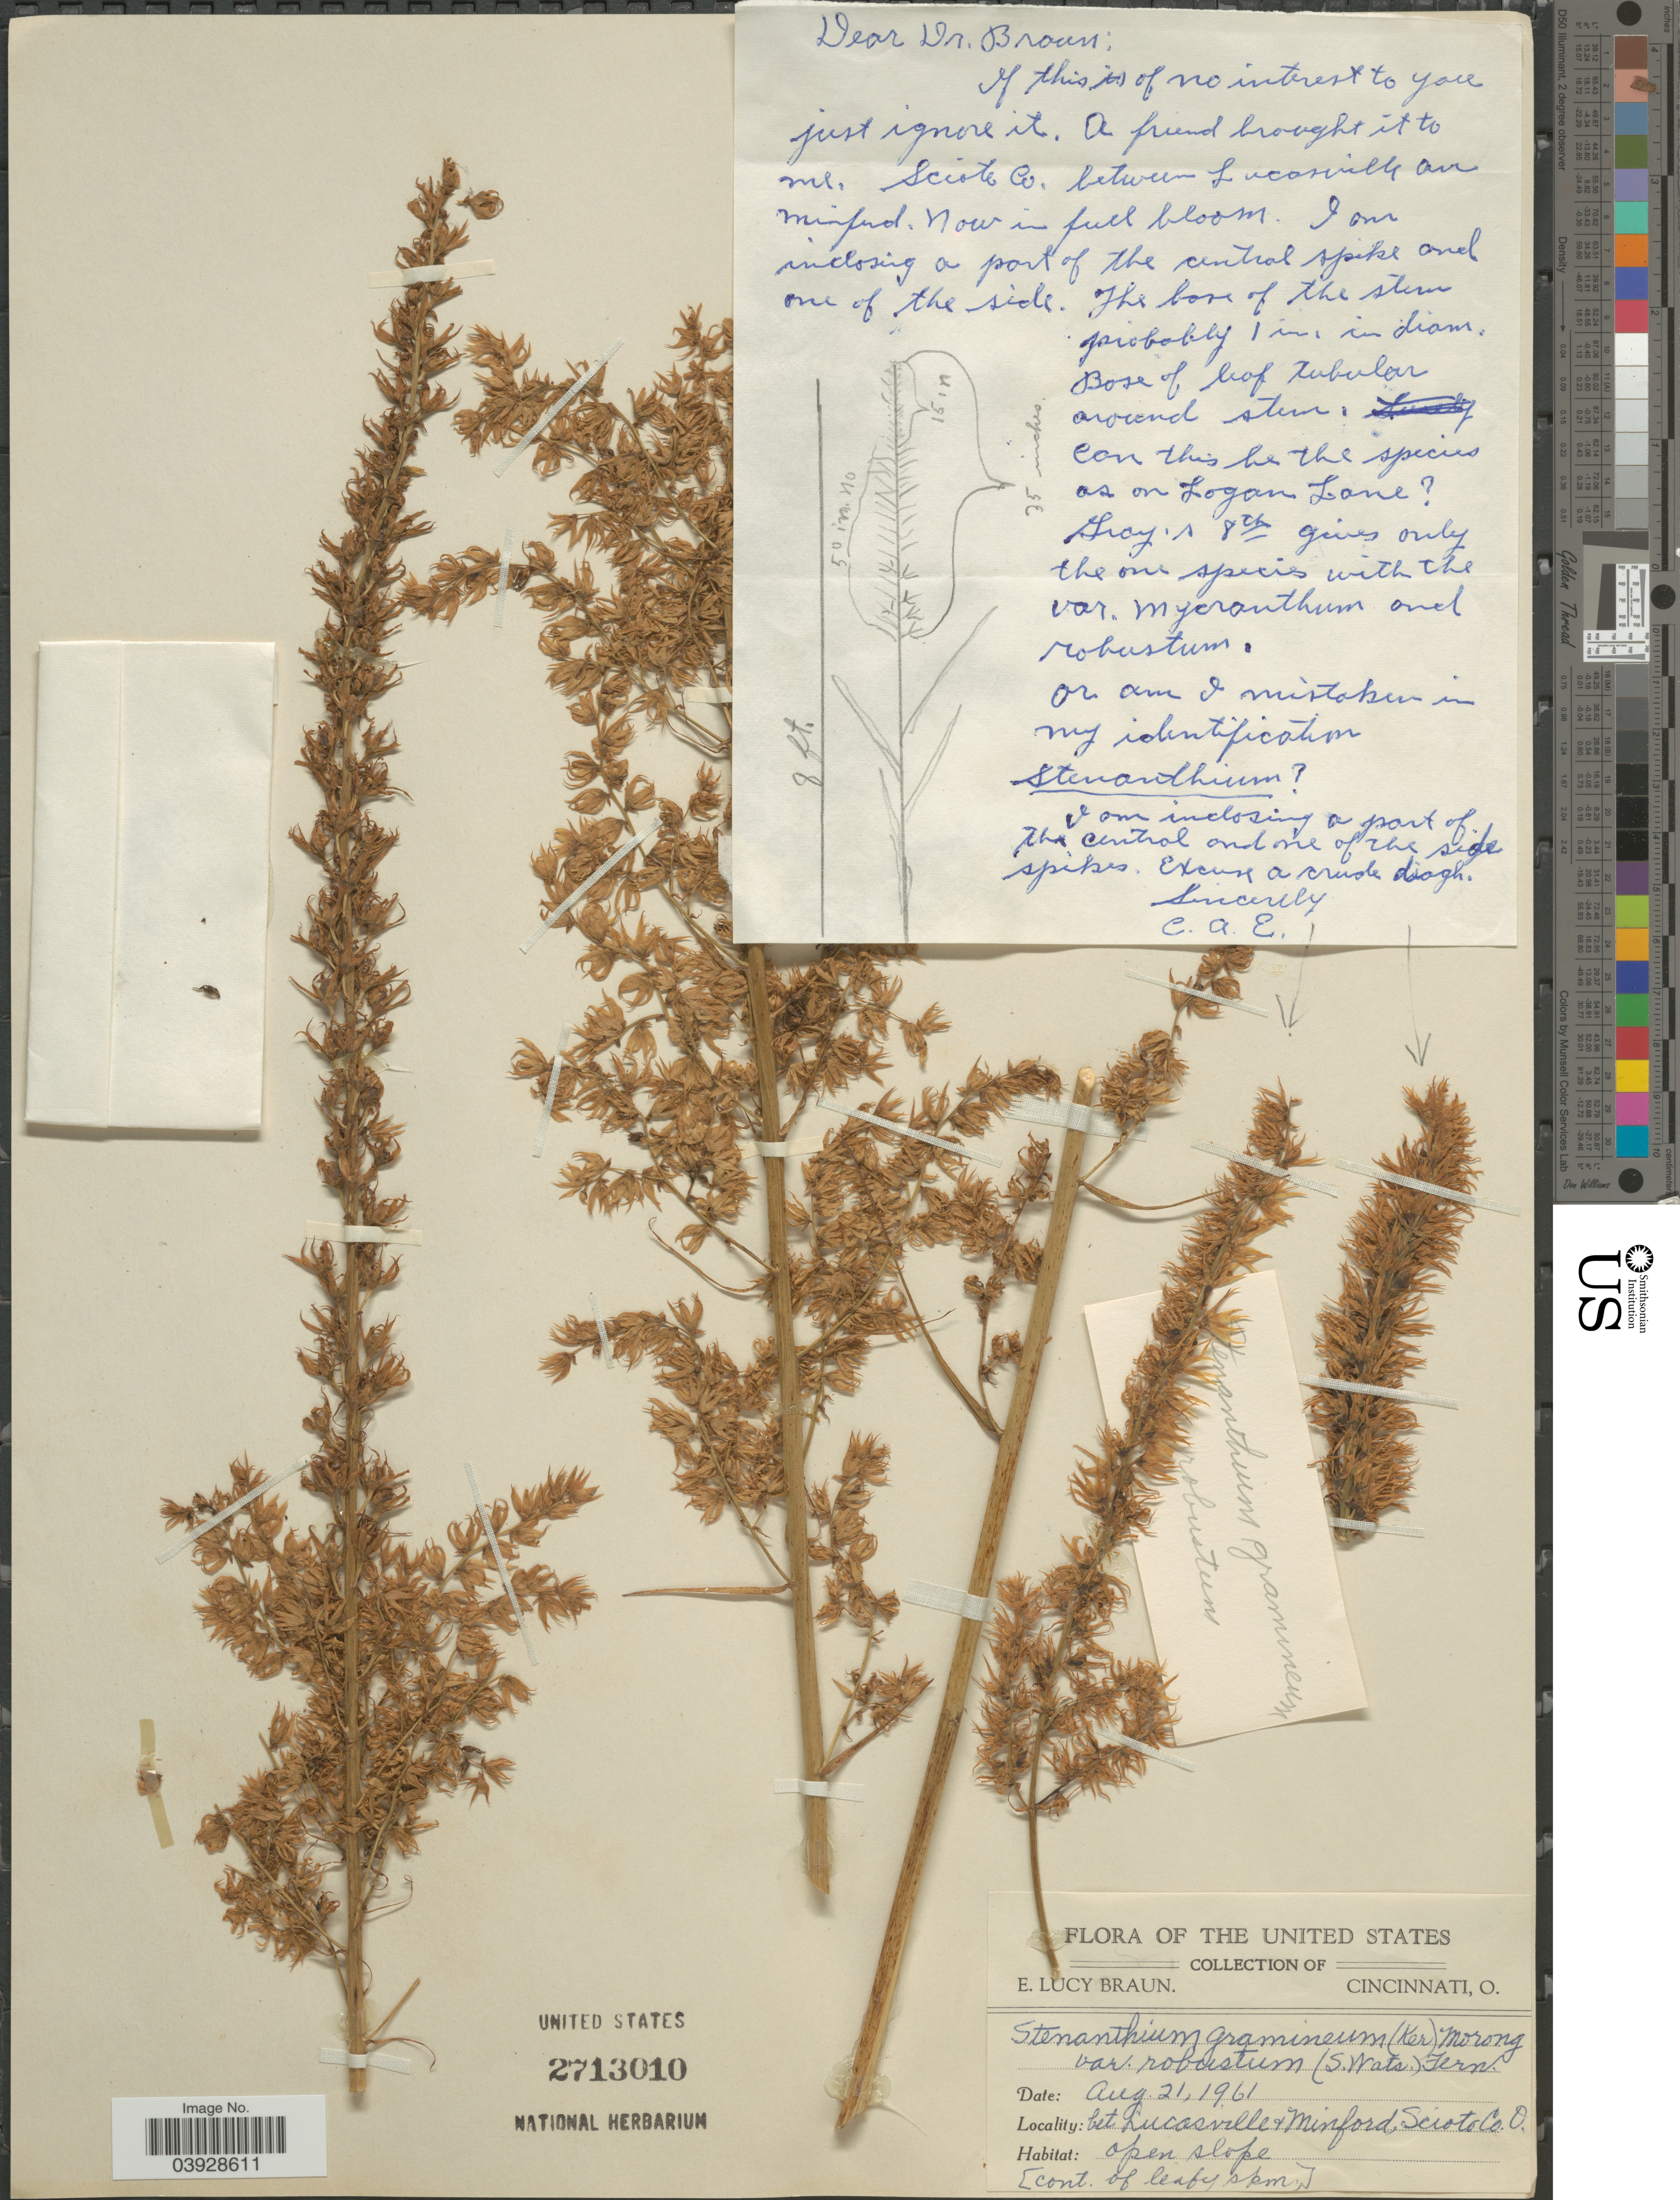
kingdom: Plantae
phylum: Tracheophyta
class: Liliopsida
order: Liliales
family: Melanthiaceae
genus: Stenanthium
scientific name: Stenanthium gramineum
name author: (Ker Gawl.) Morong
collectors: E. L. Braun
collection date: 1961-08-21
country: United States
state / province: Ohio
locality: Bet Lucasville of Minford, Scioto Co.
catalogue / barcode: US 2713010